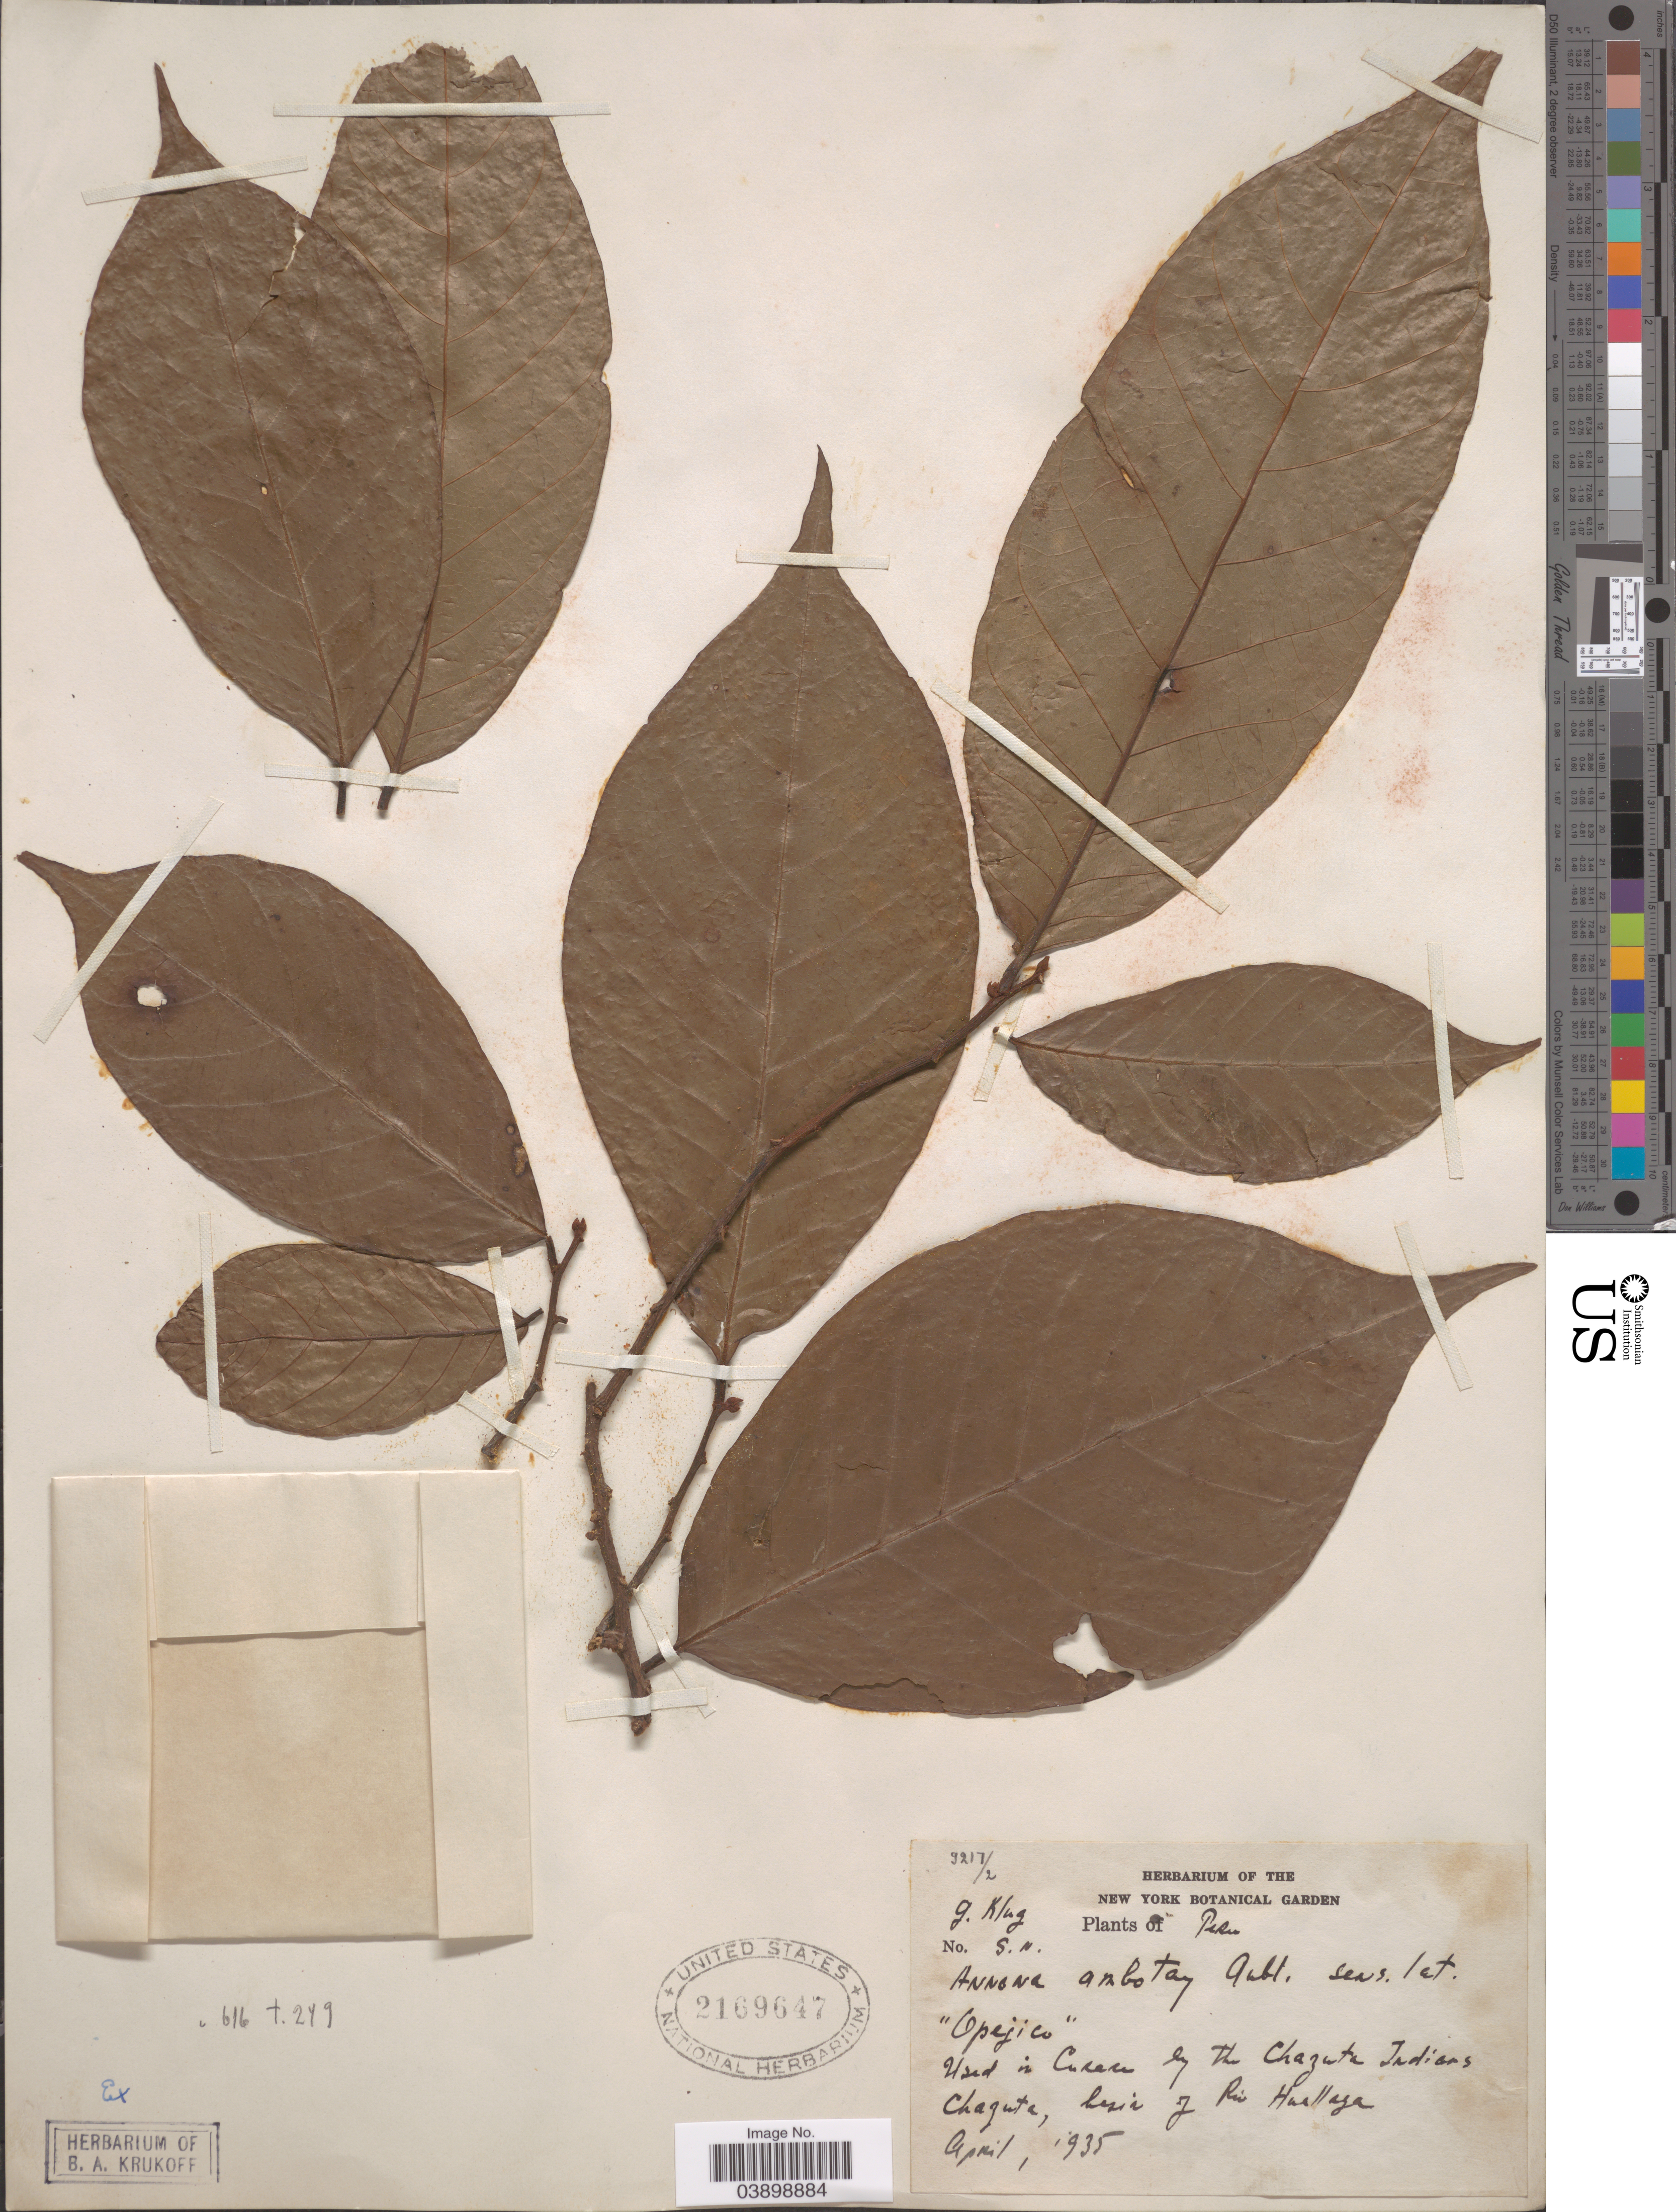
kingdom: Plantae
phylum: Tracheophyta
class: Magnoliopsida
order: Magnoliales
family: Annonaceae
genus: Annona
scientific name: Annona ambotay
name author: Aubl.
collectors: G. Klug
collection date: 1935-04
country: Peru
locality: Chazuta, basin of Rio Huallaga.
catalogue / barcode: US 2169647